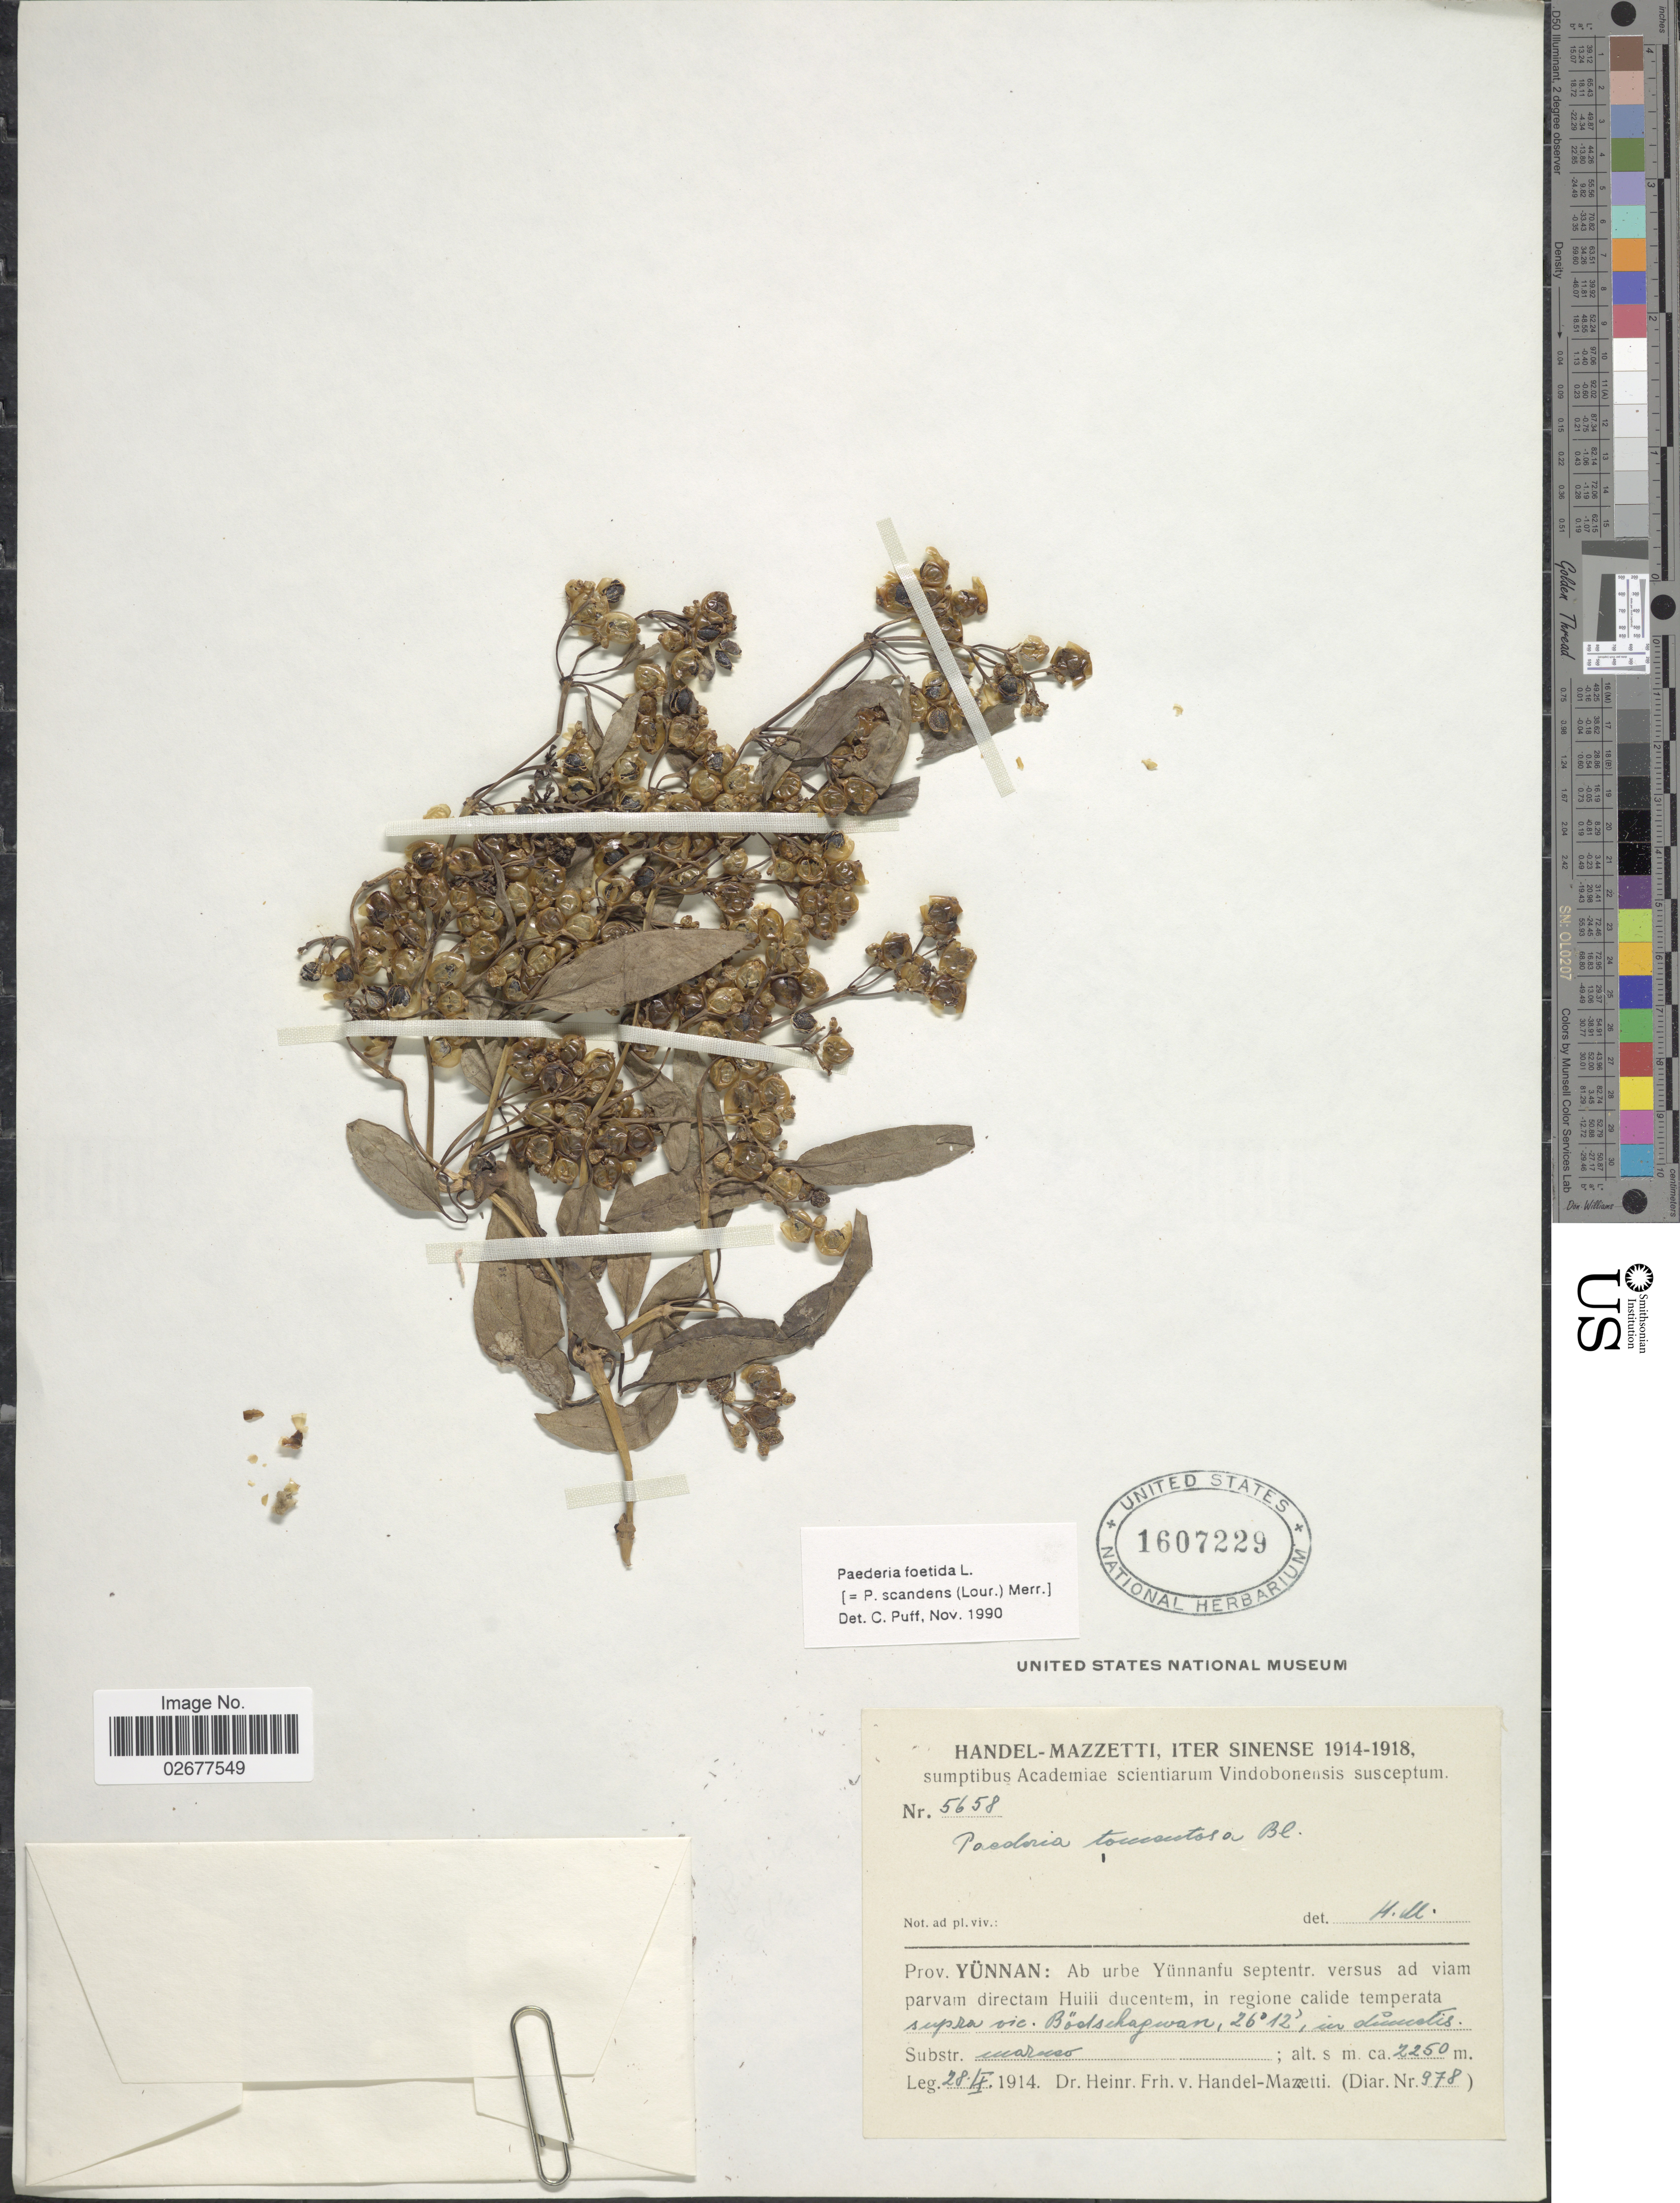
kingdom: Plantae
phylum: Tracheophyta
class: Magnoliopsida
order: Gentianales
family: Rubiaceae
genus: Paederia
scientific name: Paederia foetida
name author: Wall.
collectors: H. Handel-Mazzetti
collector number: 978/5658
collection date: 1914-06-28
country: China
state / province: Yunnan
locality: Ab urbe Yunnanfu septentr. versus ad viam parvam directam Huili ducentem.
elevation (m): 2250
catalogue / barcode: US 1607229